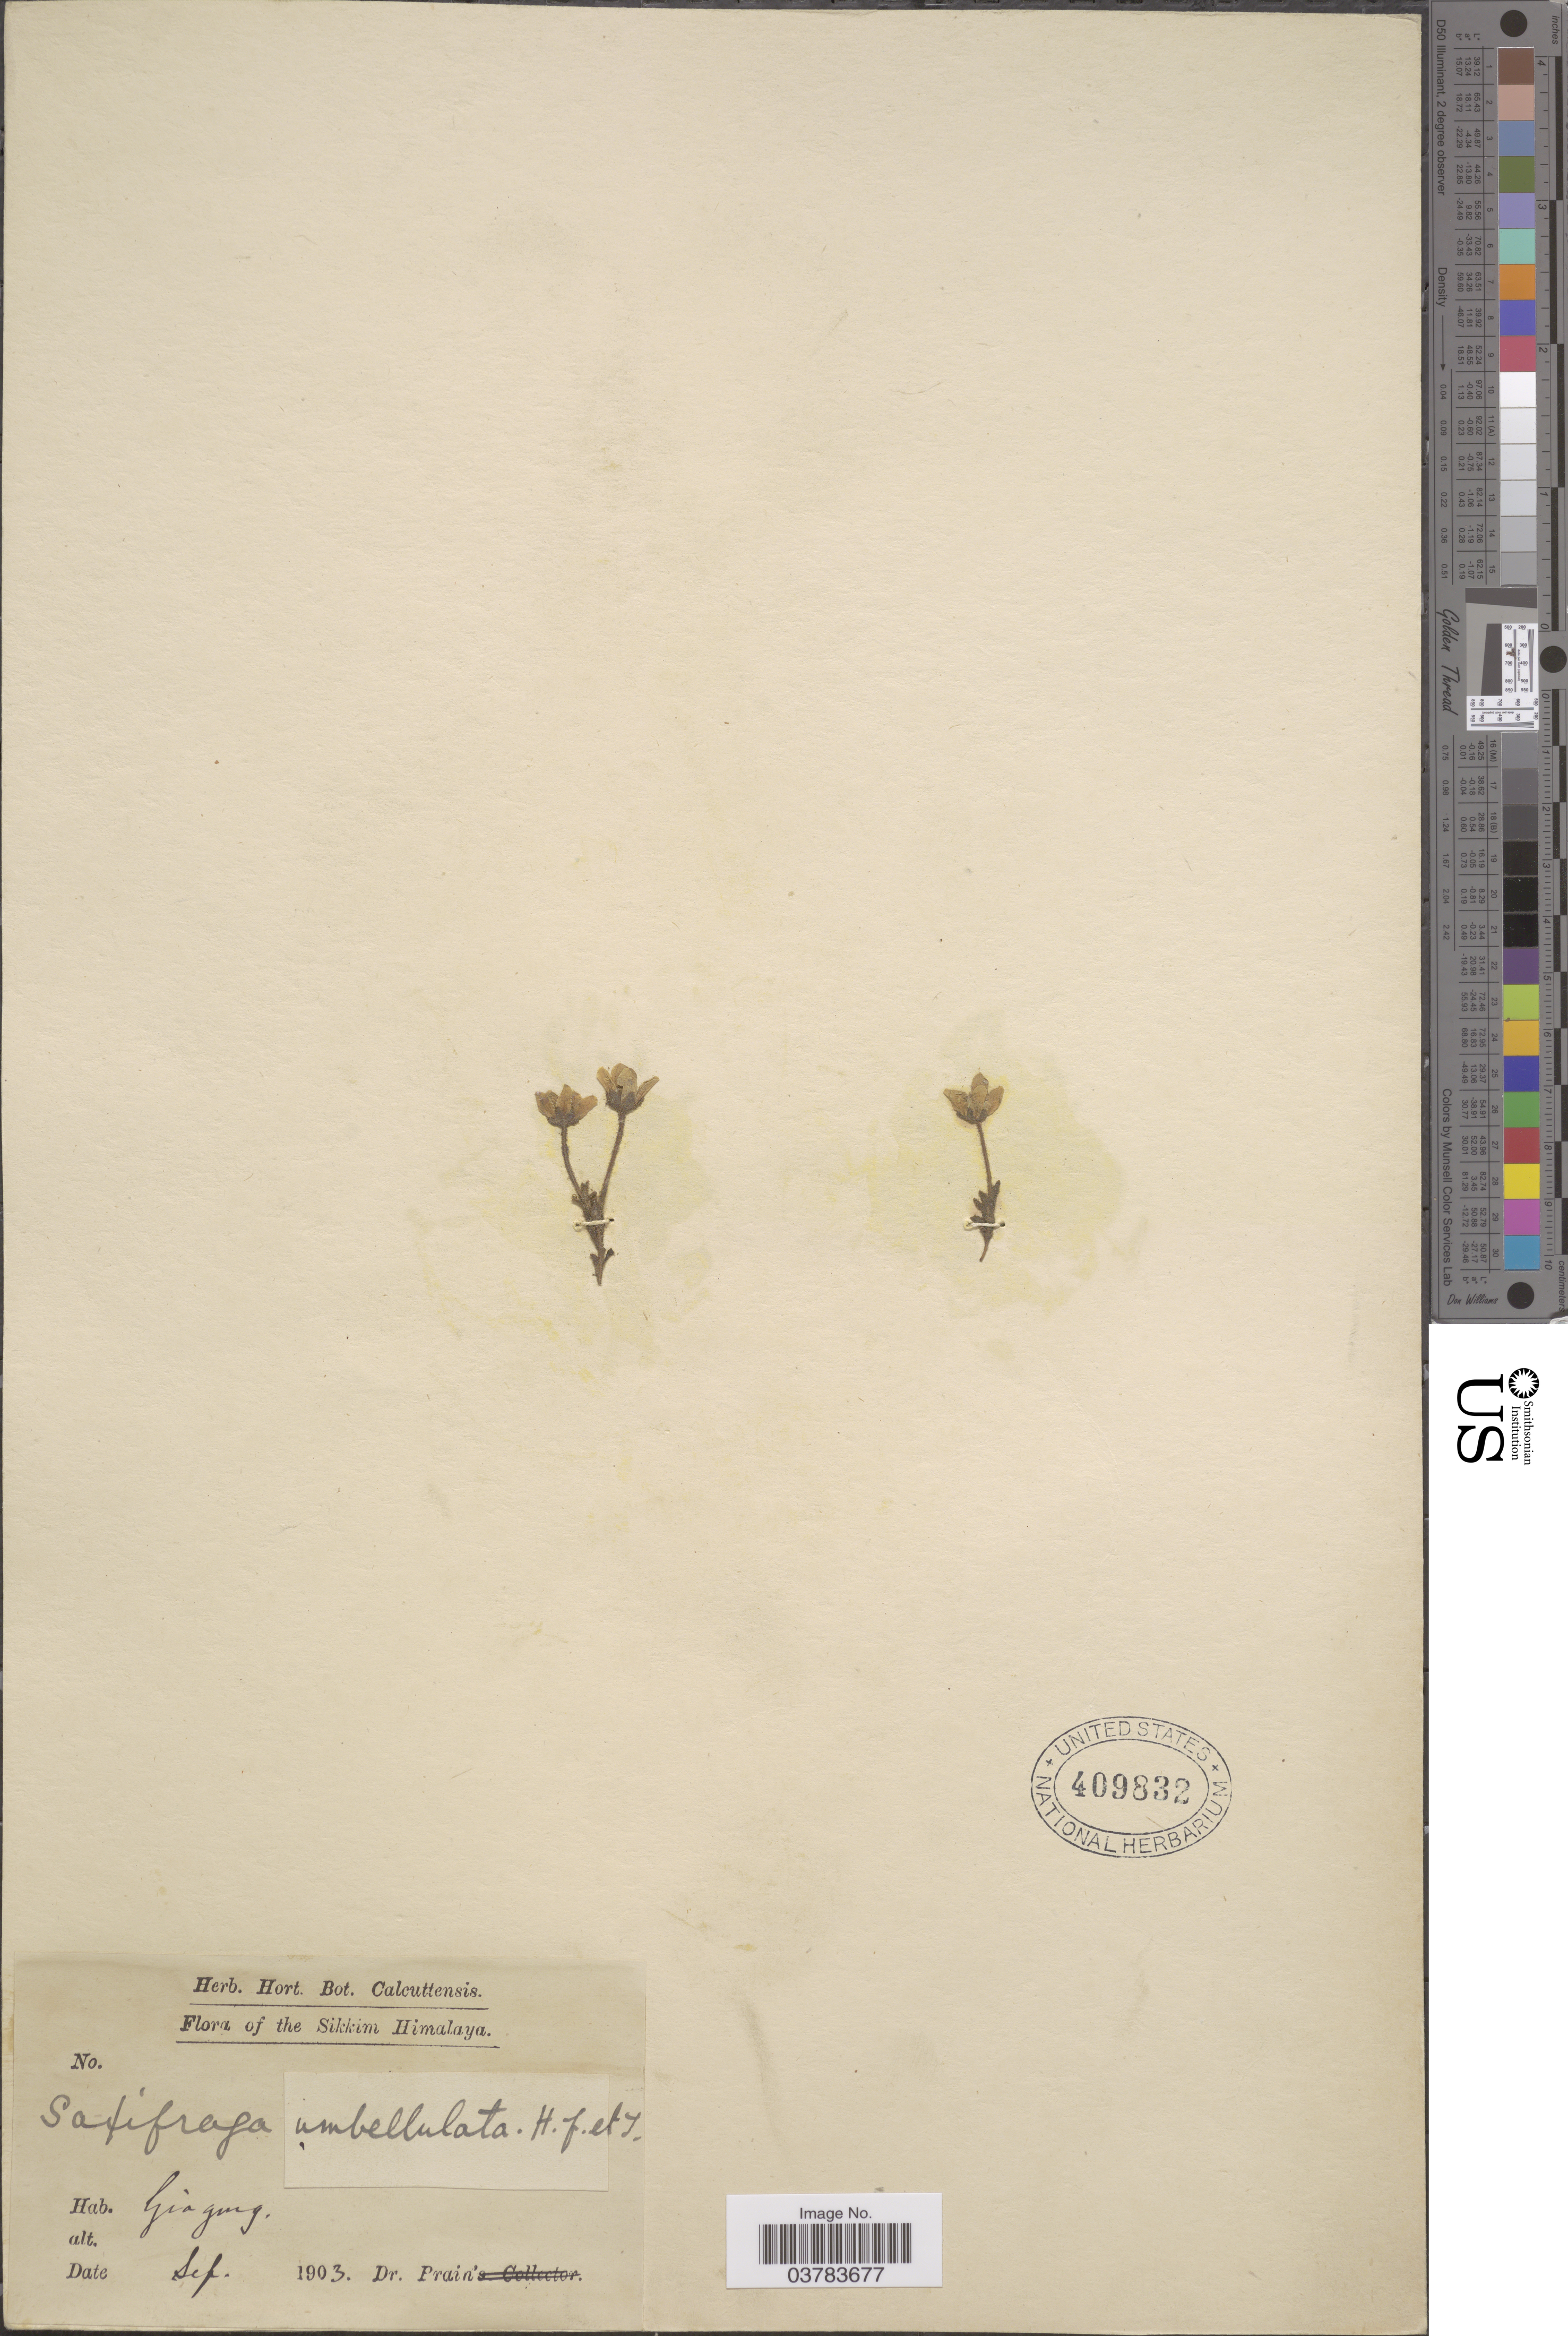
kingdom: Plantae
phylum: Tracheophyta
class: Magnoliopsida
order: Saxifragales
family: Saxifragaceae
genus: Saxifraga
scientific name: Saxifraga umbellulata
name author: Hook. f. & Thomson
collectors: Dr. Prain's collector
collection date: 1903-09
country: India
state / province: Sikkim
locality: The Sikkim Himalaya. Giagurg [interpreted].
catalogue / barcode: US 409832